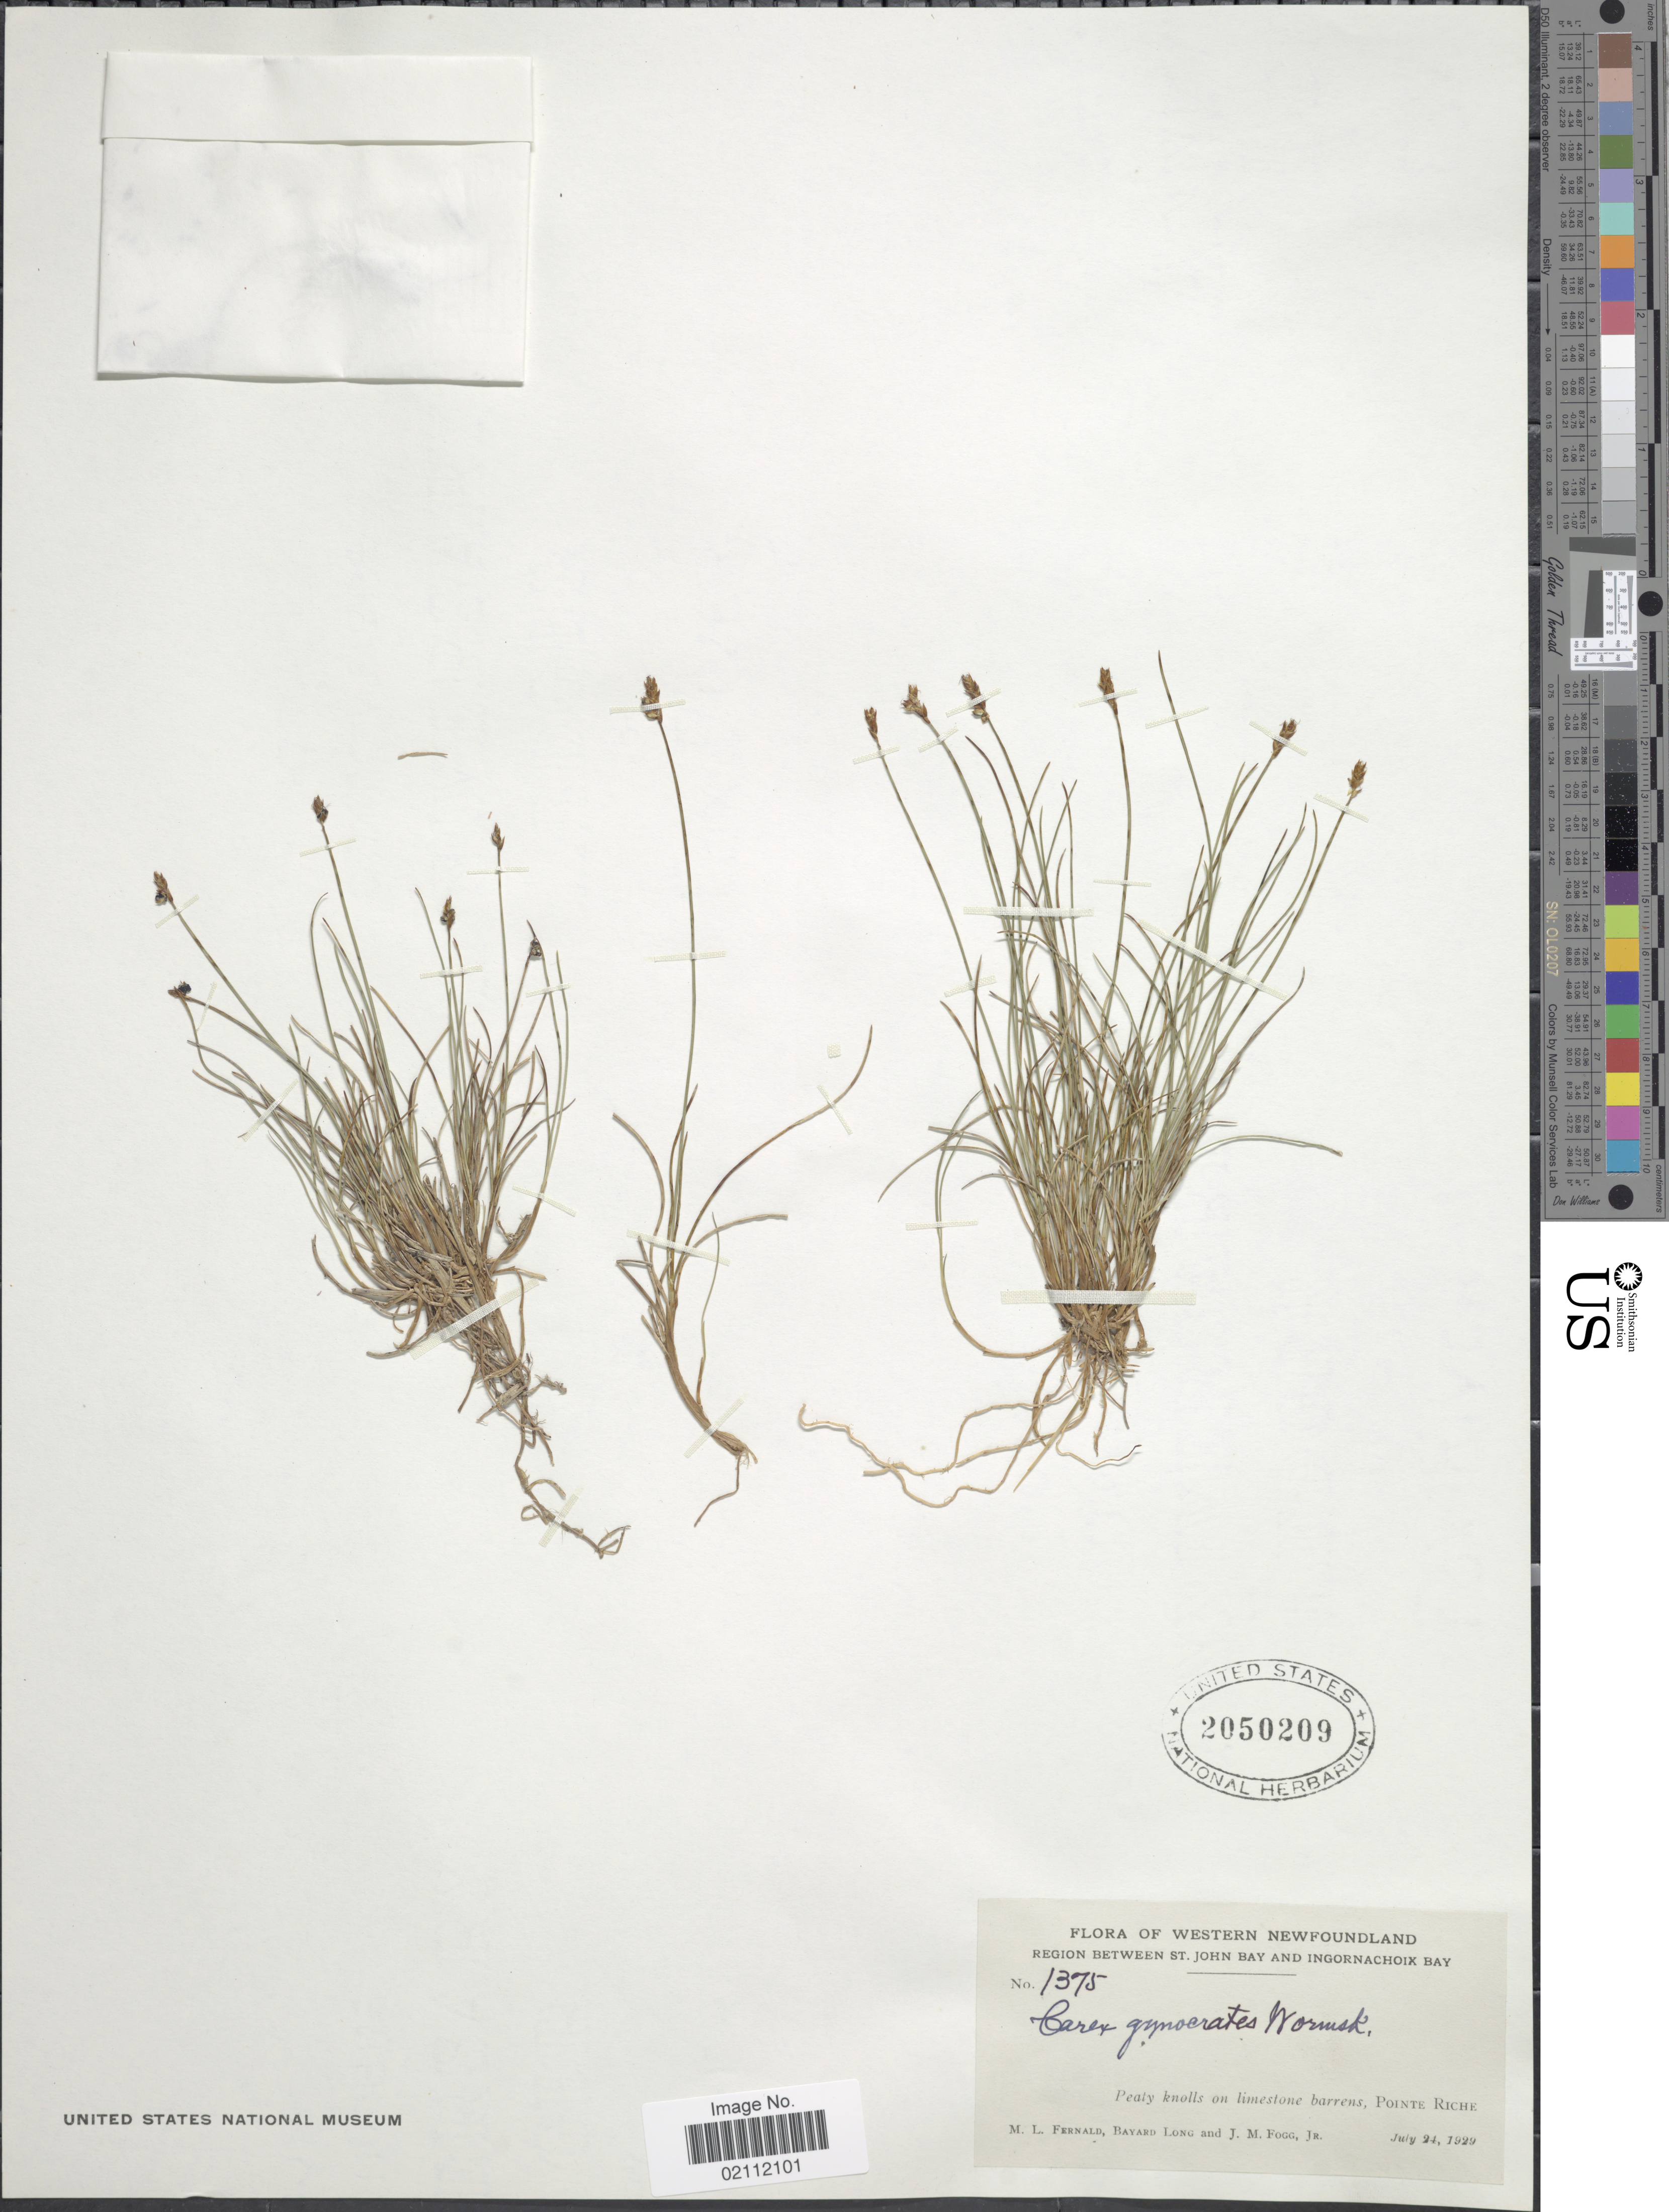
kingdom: Plantae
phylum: Tracheophyta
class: Liliopsida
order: Poales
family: Cyperaceae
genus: Carex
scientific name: Carex nardina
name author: (Hornem.) Fr.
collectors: M. L. Fernald, B. Long & J. Fogg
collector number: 1375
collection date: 1929-07-24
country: Canada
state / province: Newfoundland and Labrador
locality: Western Newfoundland. Region between St. John and Ingornachoix Bay. Pointe Riche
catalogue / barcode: US 2050209